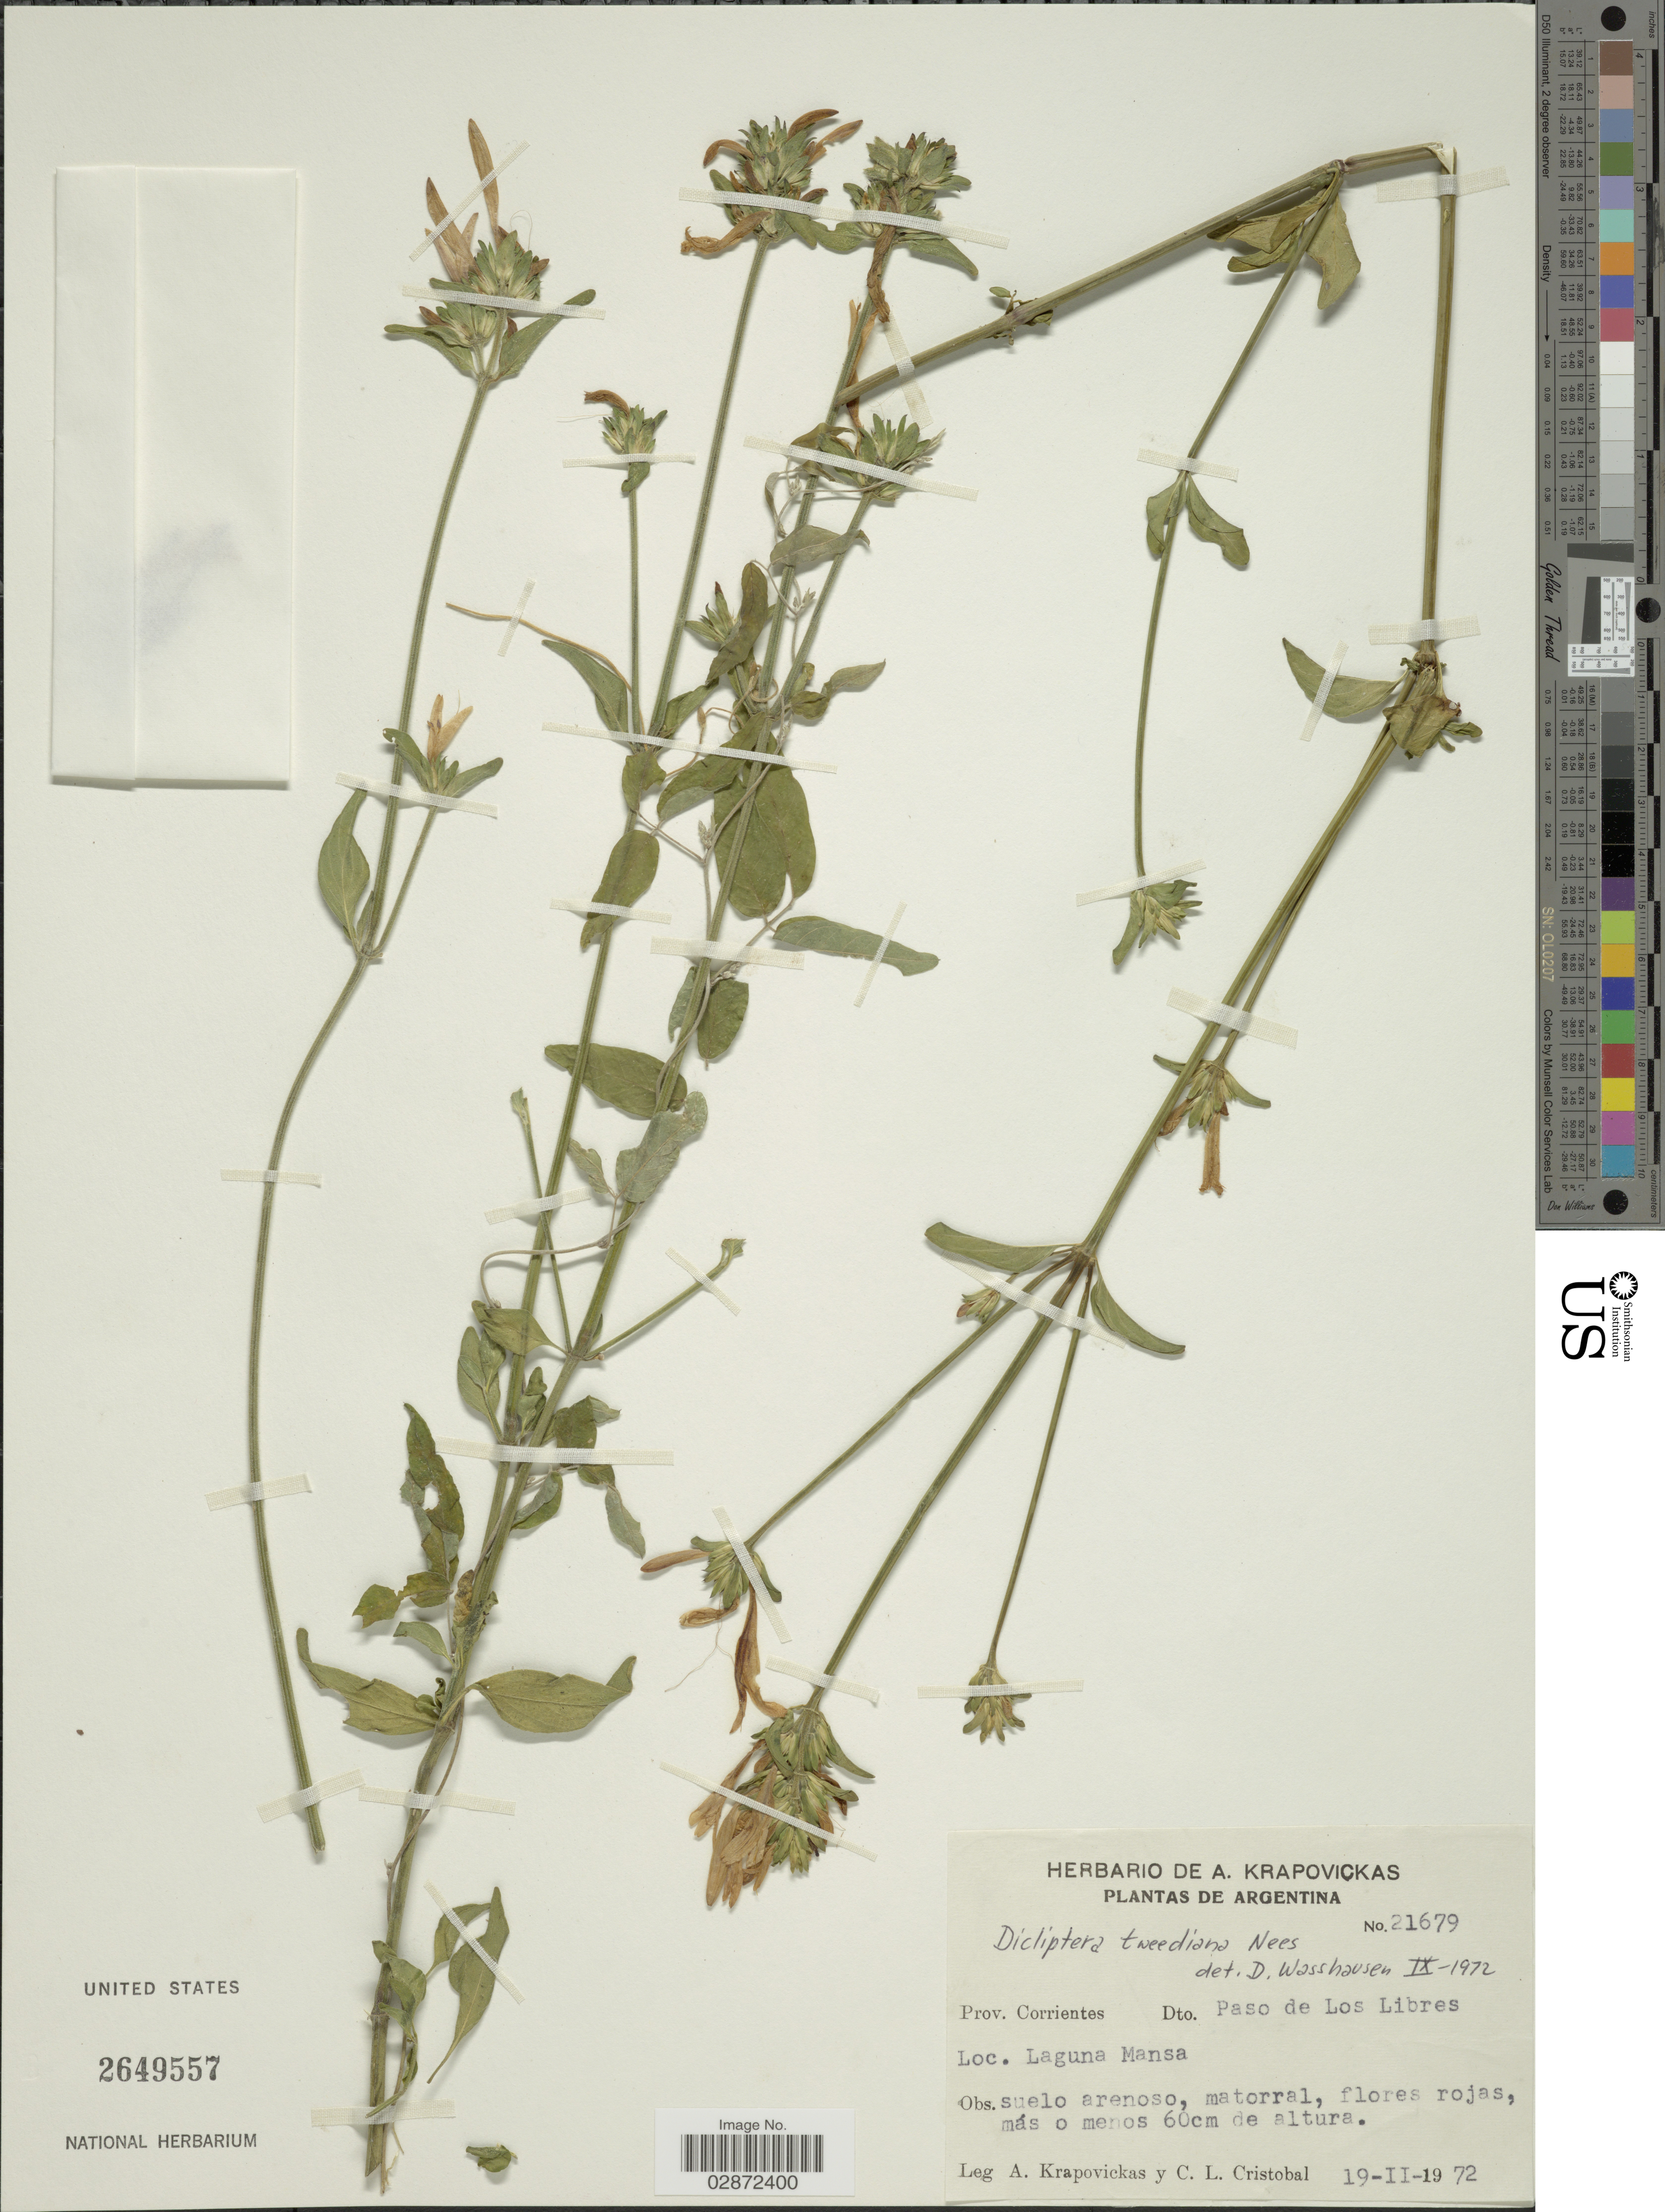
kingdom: Plantae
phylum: Tracheophyta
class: Magnoliopsida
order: Lamiales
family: Acanthaceae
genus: Dicliptera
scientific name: Dicliptera squarrosa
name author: Nees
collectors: A. Krapovickas & C. Cristobal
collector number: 21679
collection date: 1972-02-19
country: Argentina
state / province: Corrientes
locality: Prov. Corrientes. Dto. Paso de Los Libres. Laguna Mansa.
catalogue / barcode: US 2649557